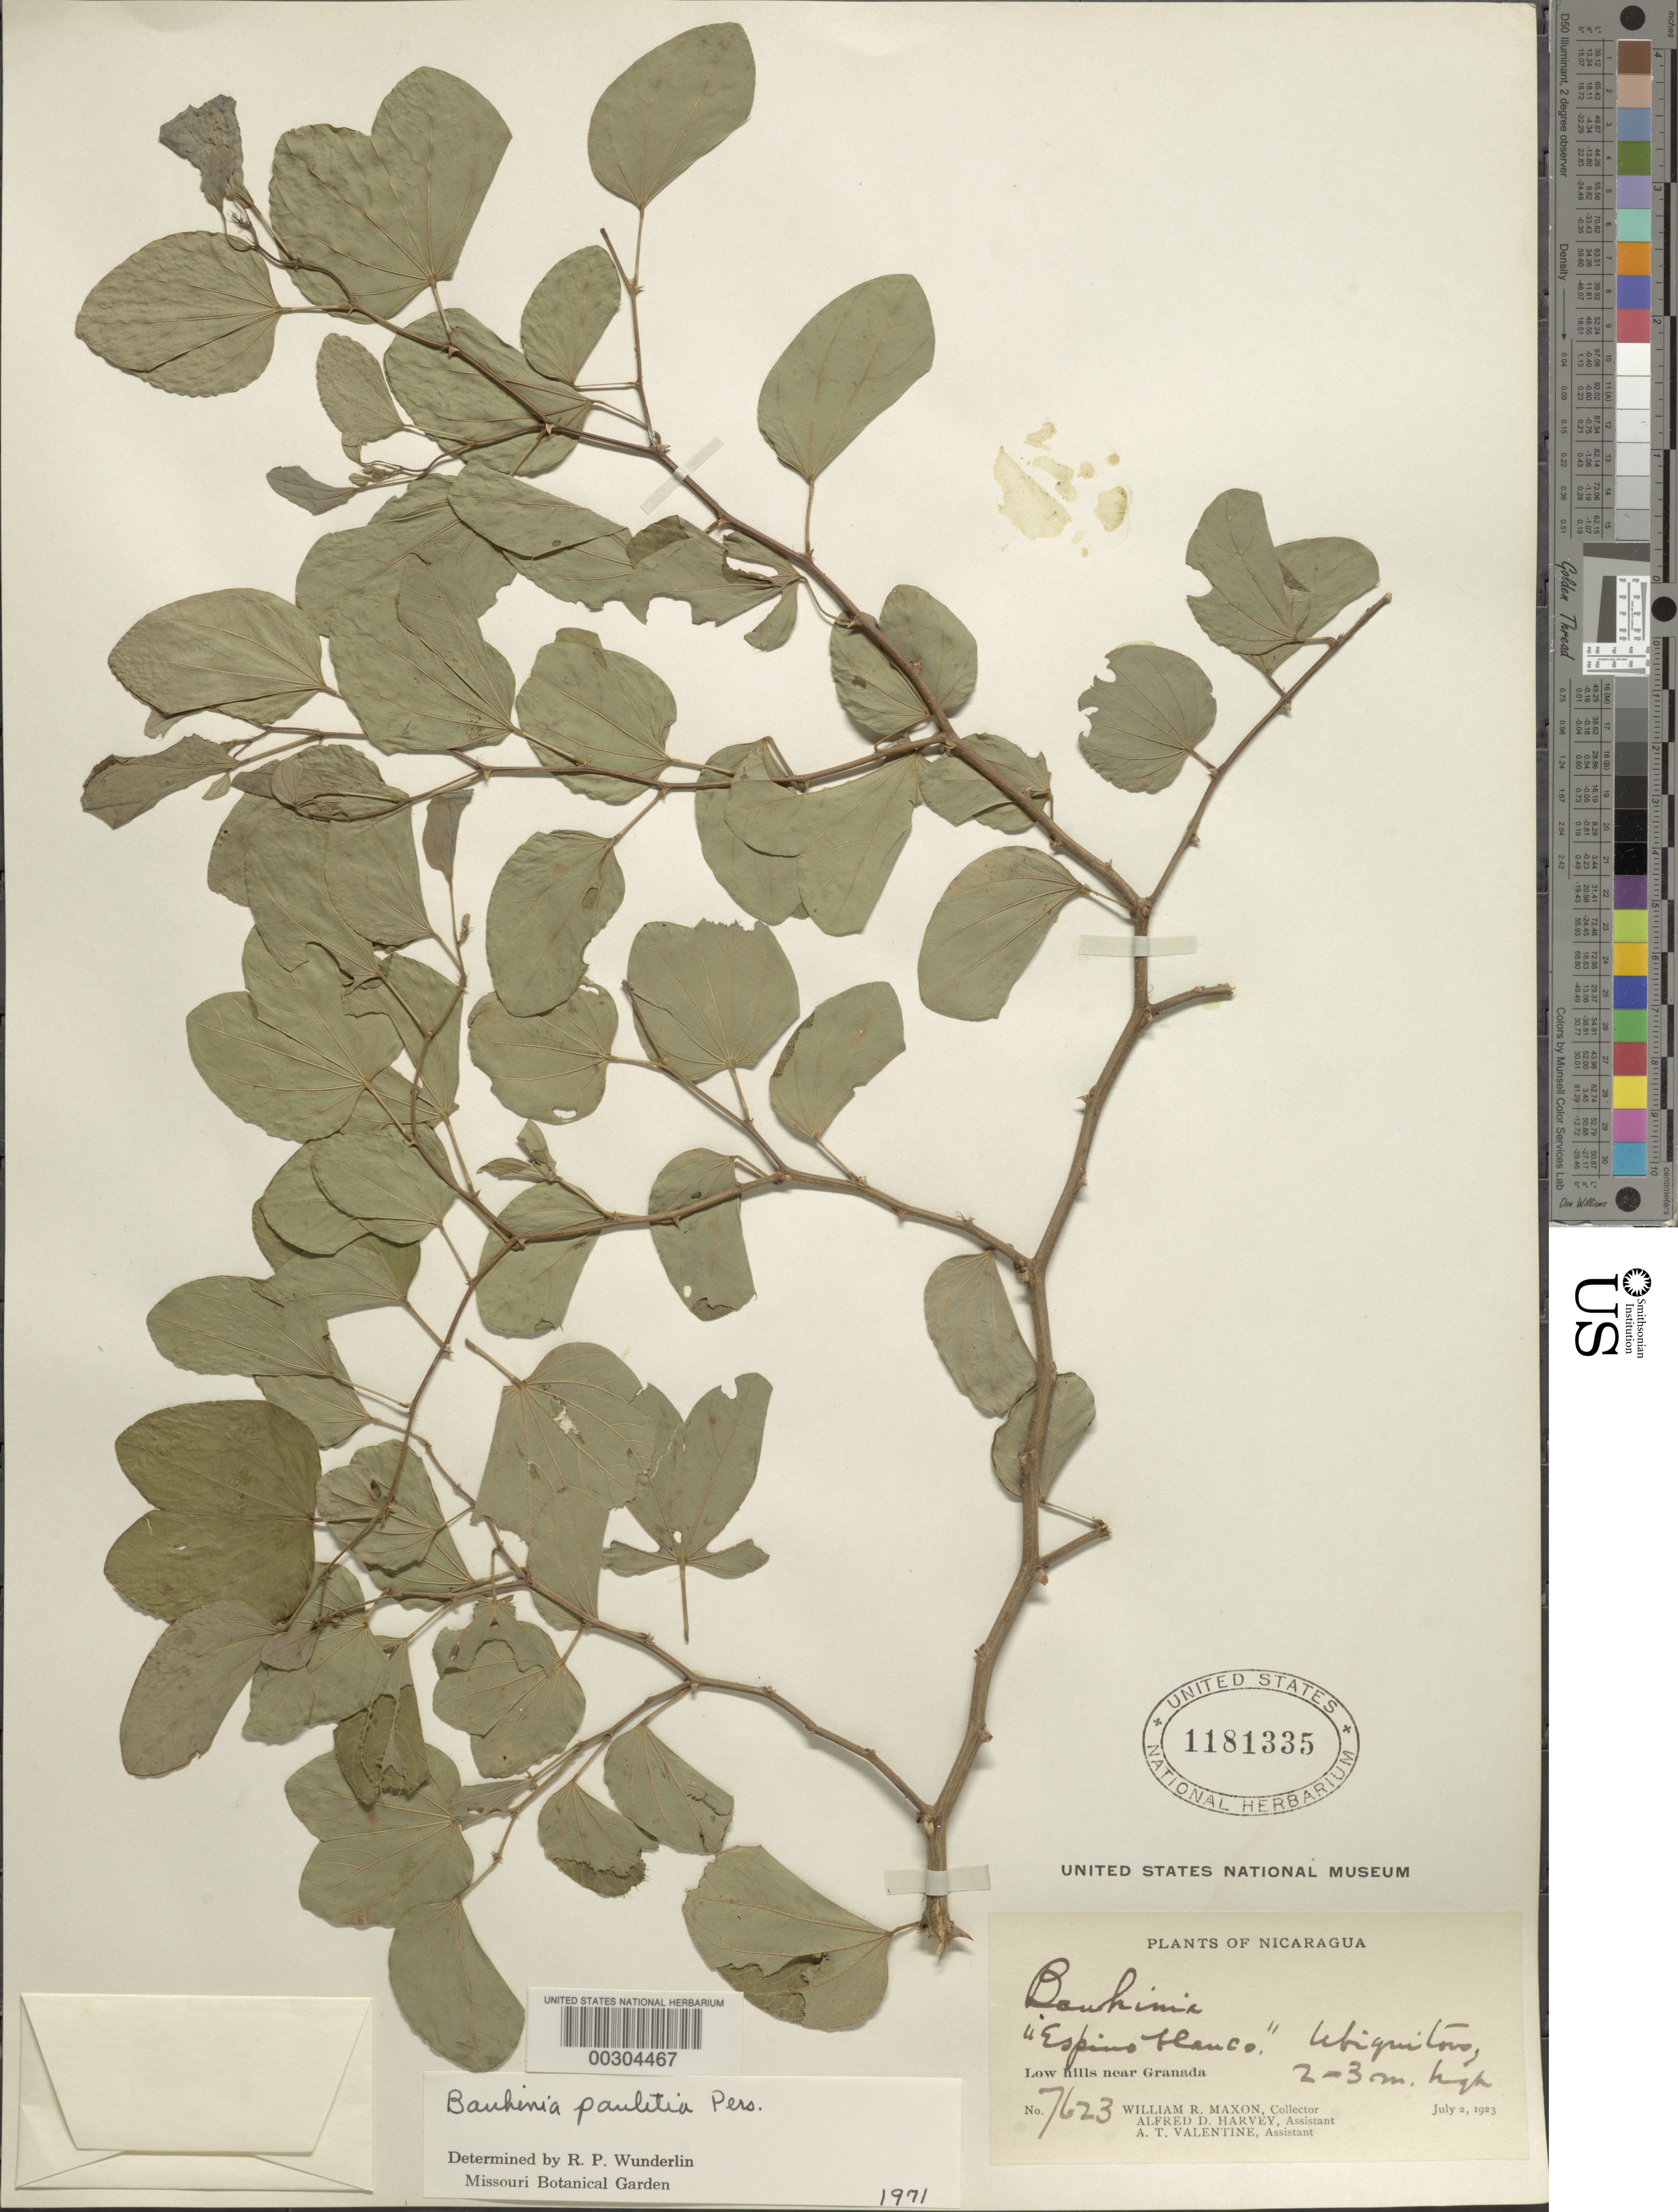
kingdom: Plantae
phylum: Tracheophyta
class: Magnoliopsida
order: Fabales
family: Fabaceae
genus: Bauhinia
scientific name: Bauhinia pauletia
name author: Pers.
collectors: W. R. Maxon, A. D. Harvey & A. Valentine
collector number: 7623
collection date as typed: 02 Jul 1923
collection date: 1923-07-02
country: Nicaragua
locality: Near granada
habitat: Low hills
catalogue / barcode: US 1181335